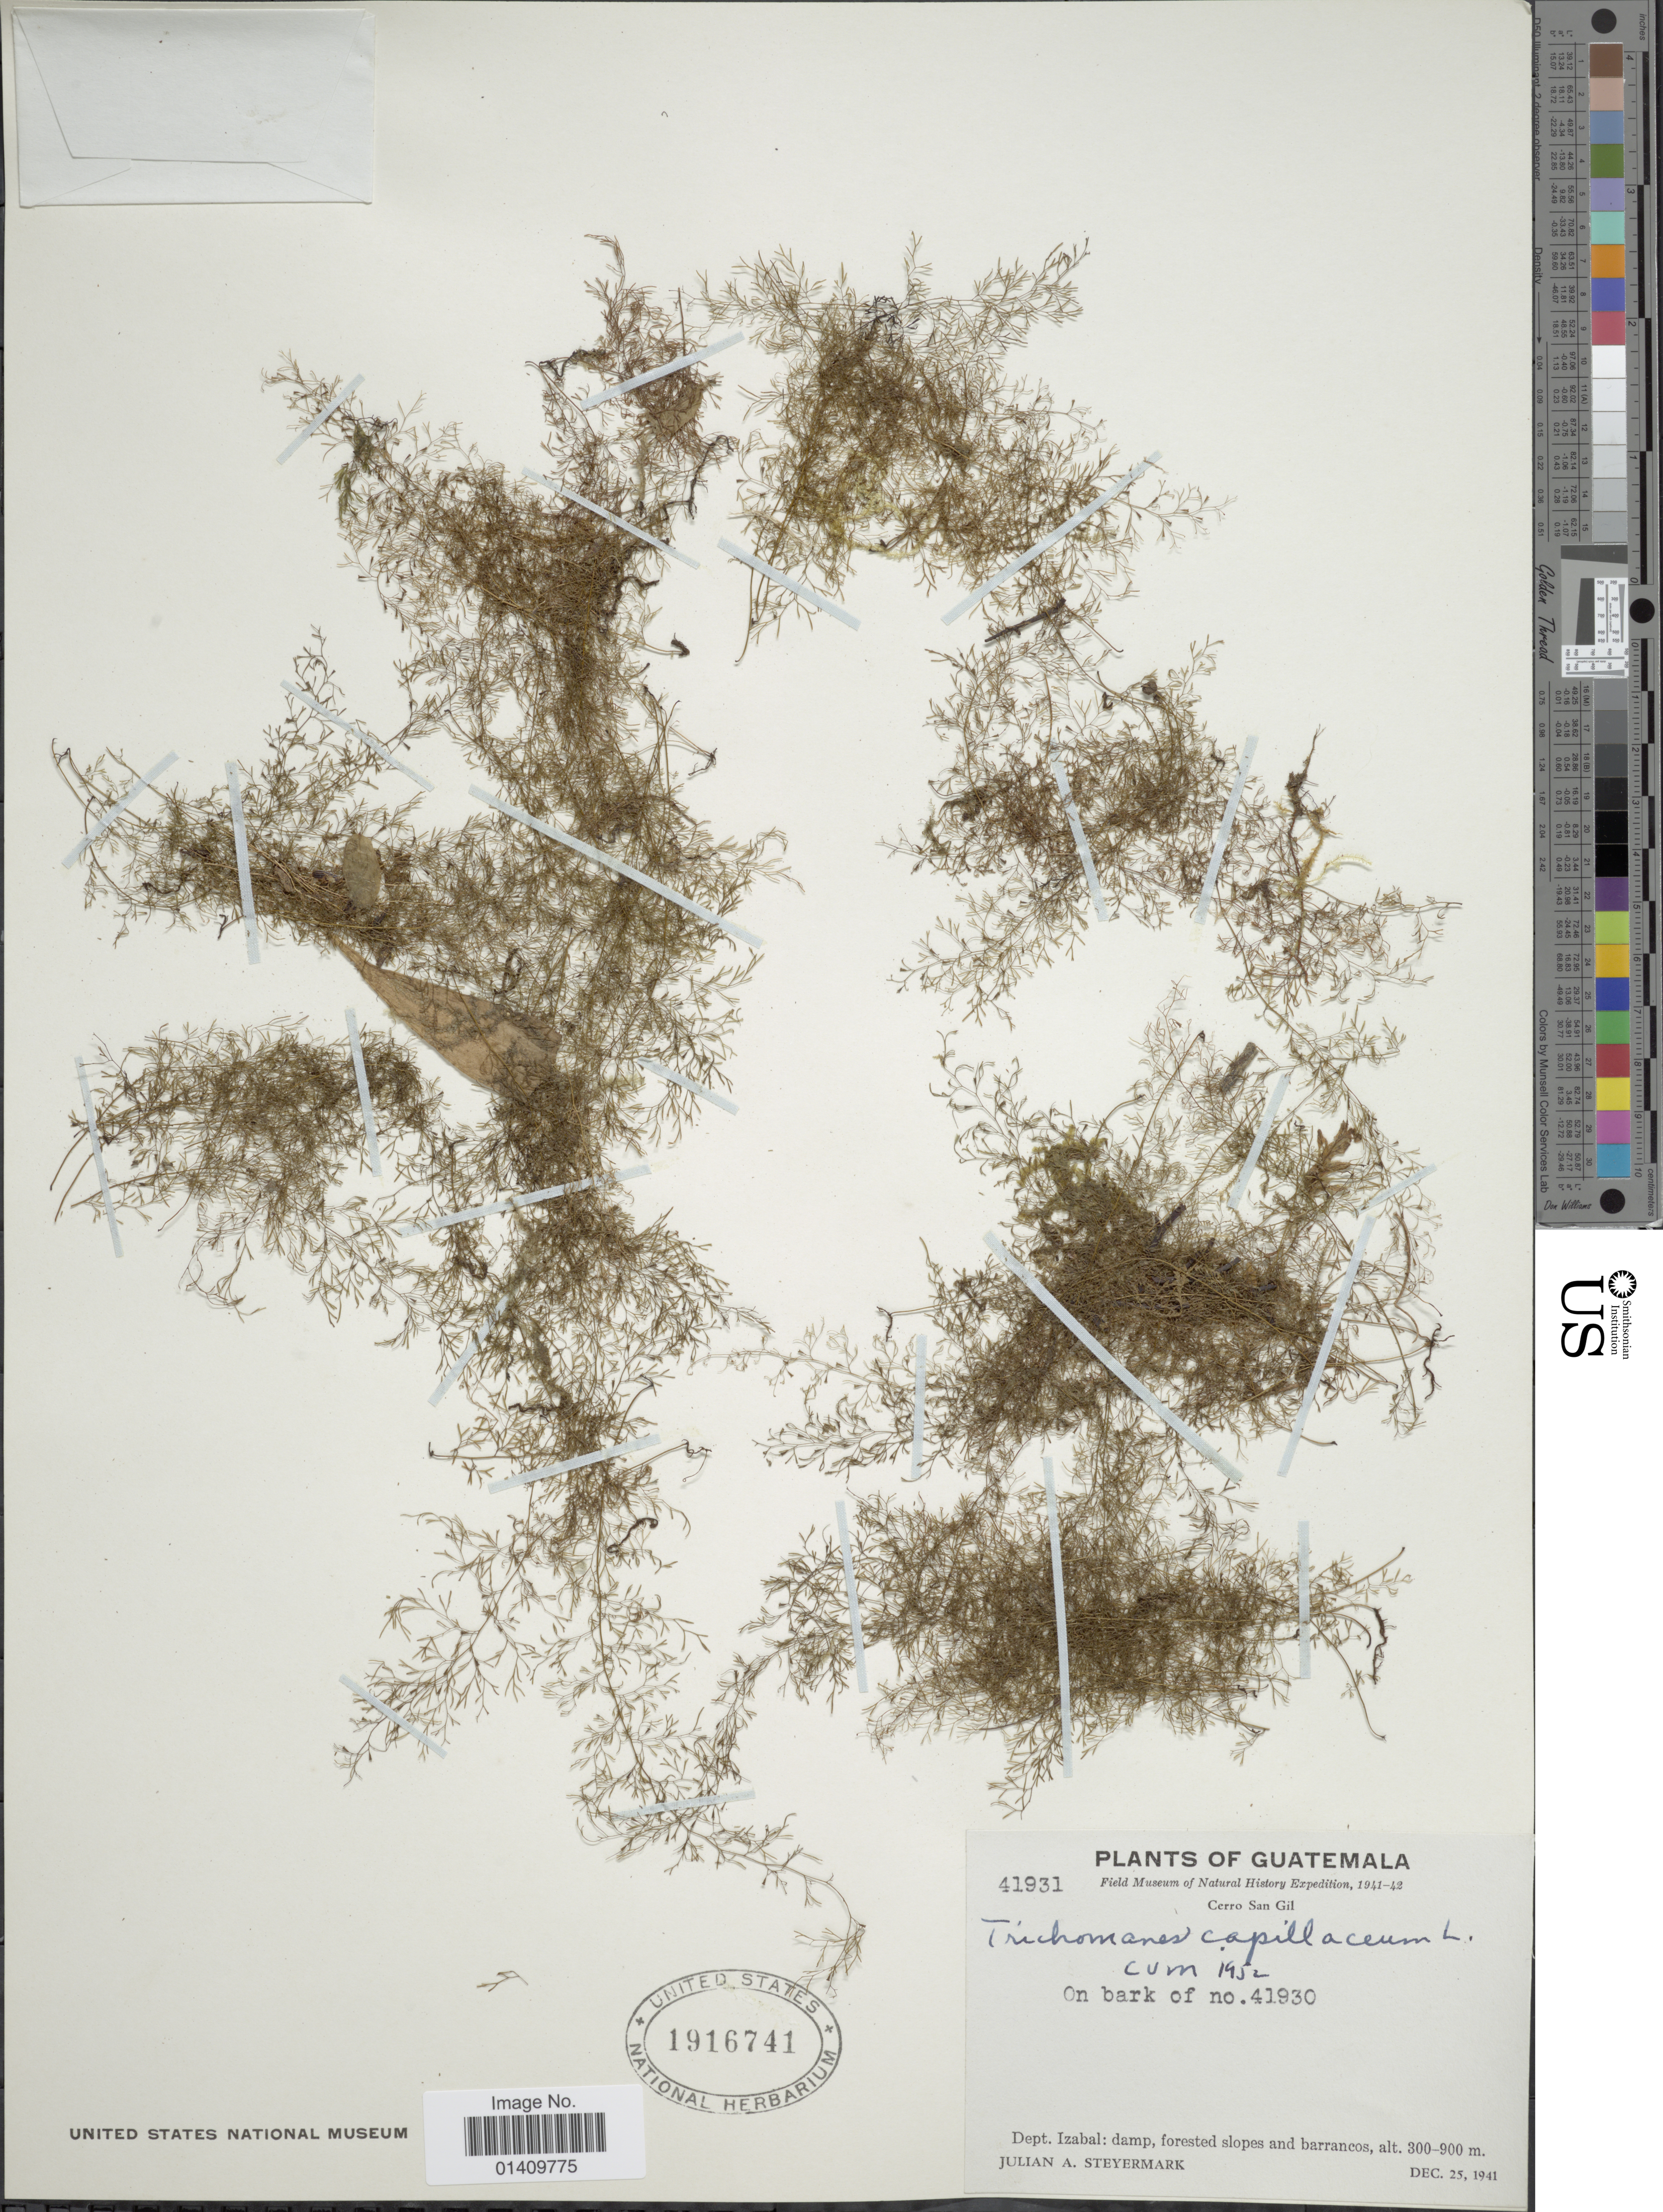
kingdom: Plantae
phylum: Tracheophyta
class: Polypodiopsida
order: Hymenophyllales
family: Hymenophyllaceae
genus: Polyphlebium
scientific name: Polyphlebium capillaceum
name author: (L.) Ebihara & Dubuisson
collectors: J. Steyermark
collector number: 41931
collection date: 1941-12-25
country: Guatemala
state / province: Izabal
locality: Cerro San Gil, Dept. Izabal dam forested slopes and barrancos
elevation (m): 300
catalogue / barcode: US 1916741